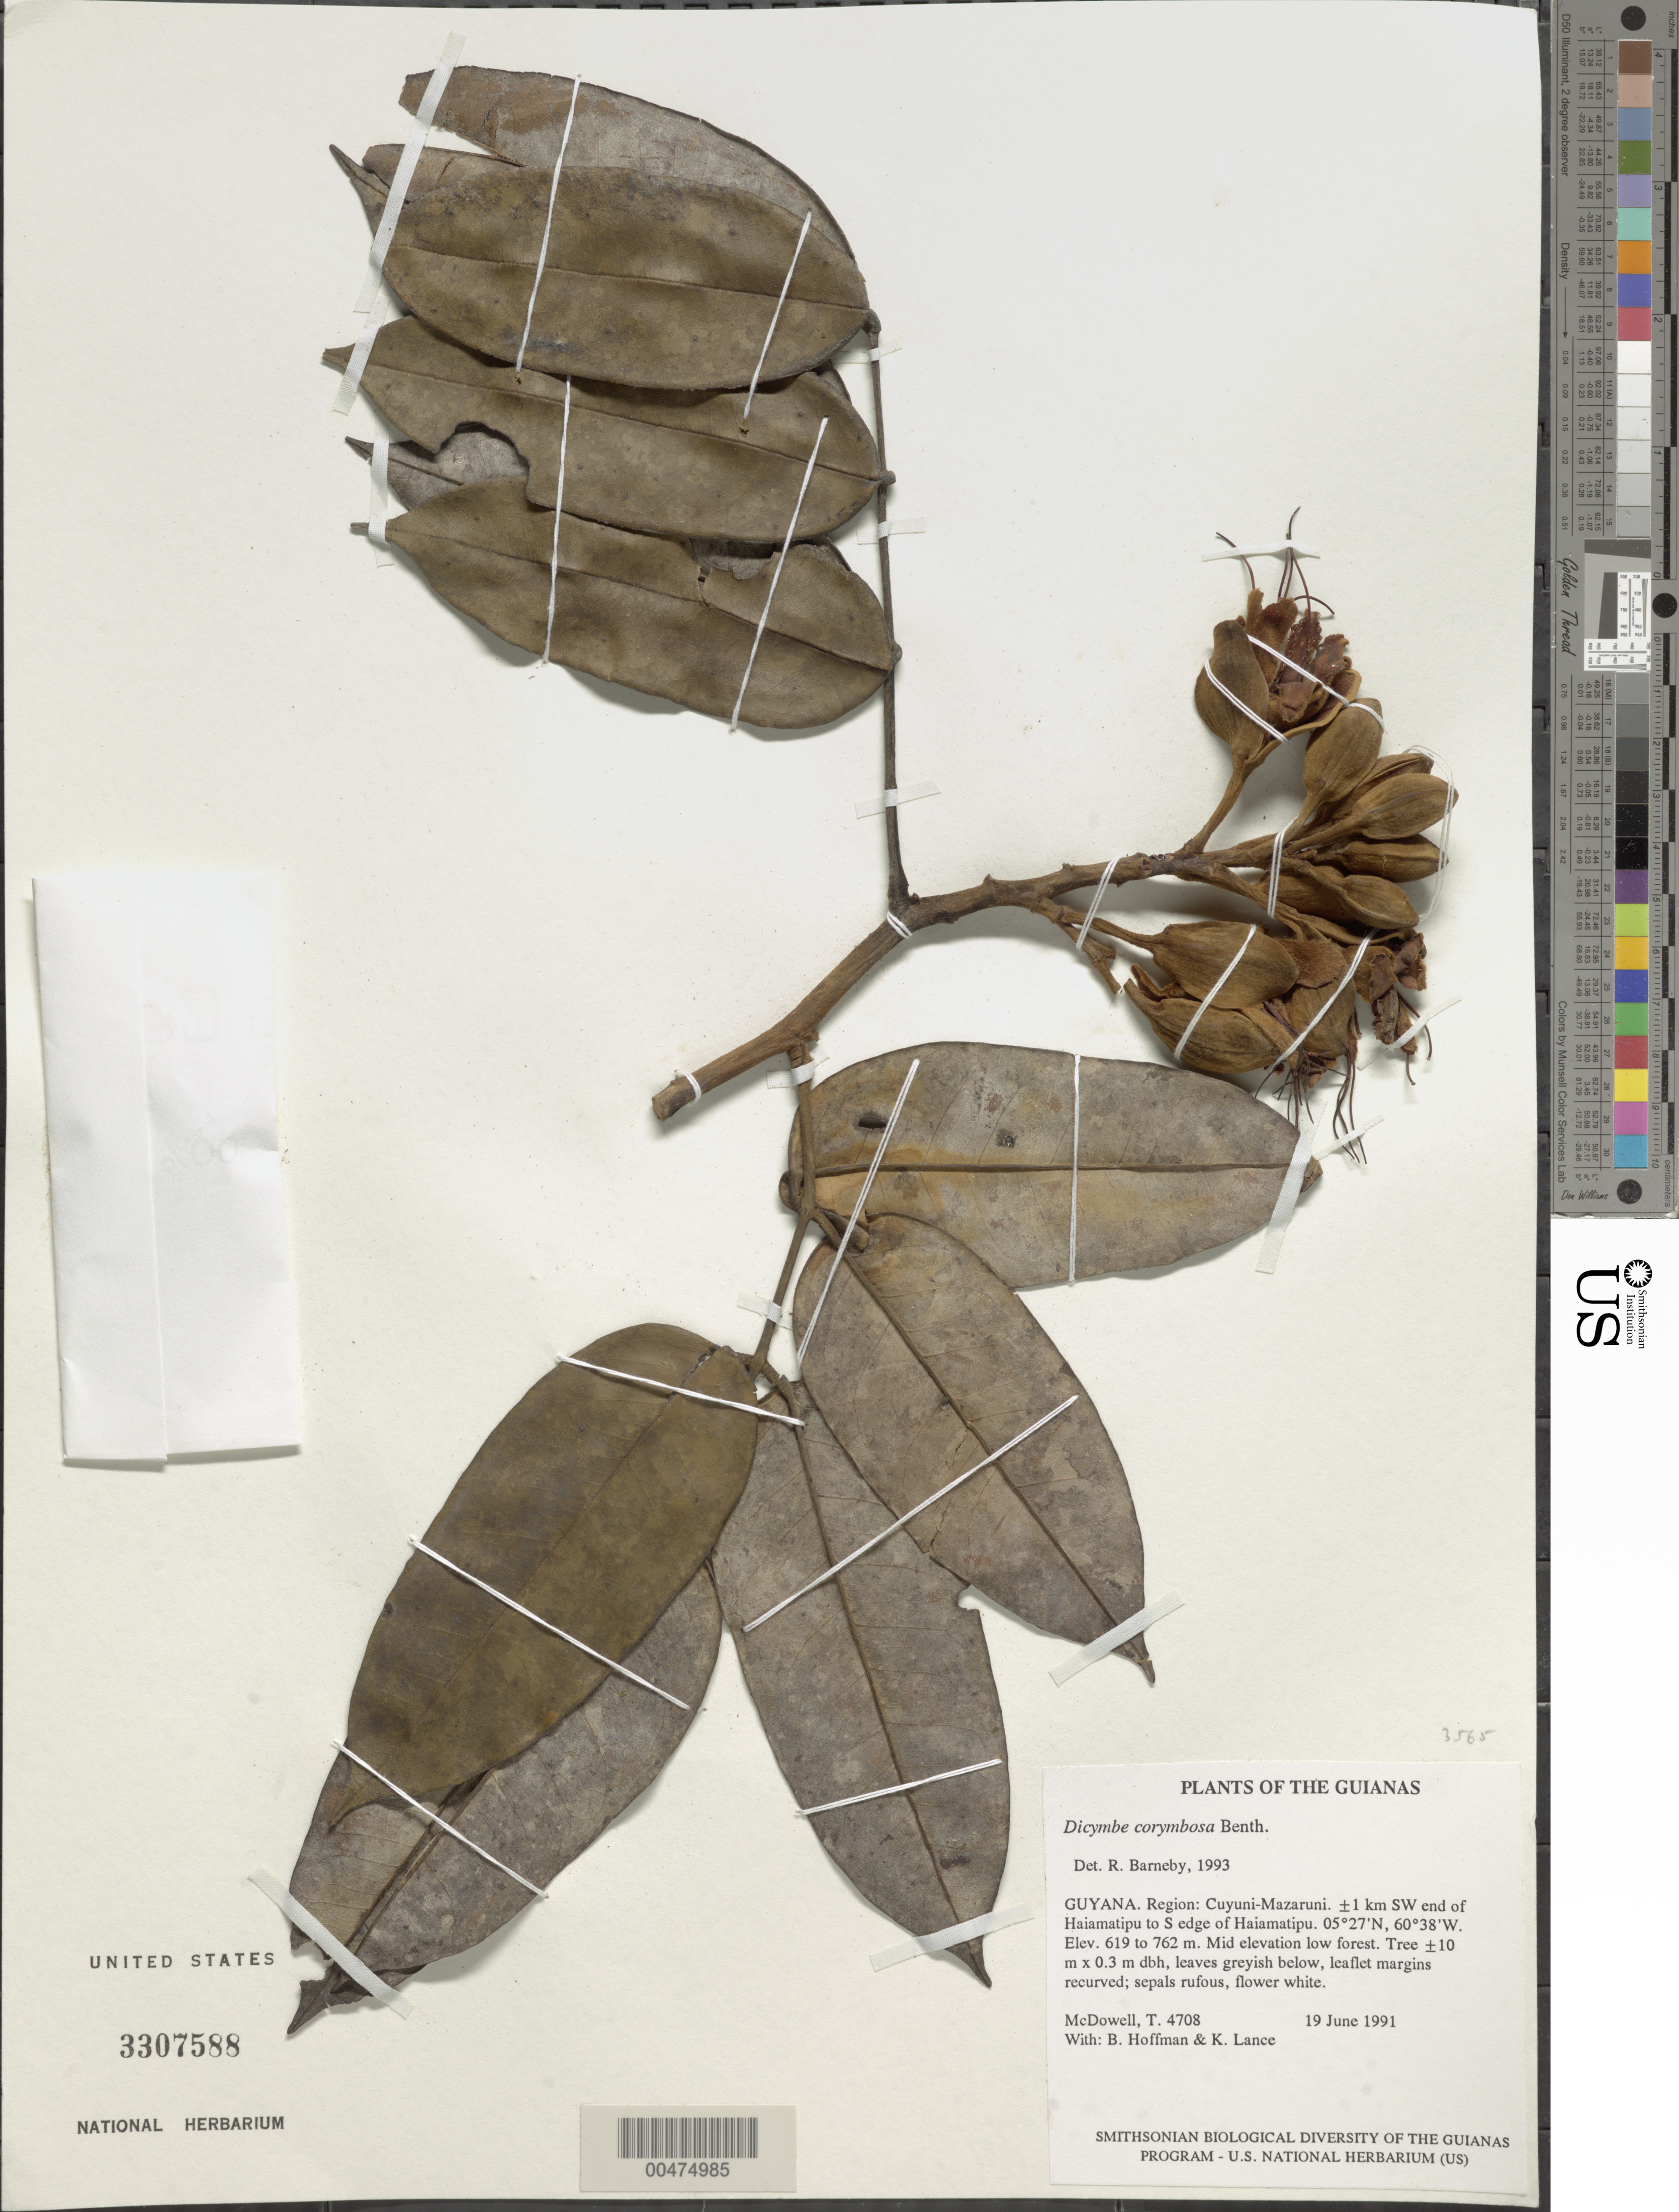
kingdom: Plantae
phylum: Tracheophyta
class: Magnoliopsida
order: Fabales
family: Fabaceae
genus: Dicymbe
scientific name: Dicymbe corymbosa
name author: Spruce ex Benth.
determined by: Barneby, Rupert C., (NY)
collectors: T. McDowell, B. Hoffman & K. Lance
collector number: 4708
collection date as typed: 19 June 1991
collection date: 1991-06-19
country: Guyana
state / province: Cuyuni-Mazaruni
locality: ±1 km SW end of Haiamatipu to S edge of Haiamatipu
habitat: Mid elevation low forest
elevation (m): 610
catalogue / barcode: US 3307588